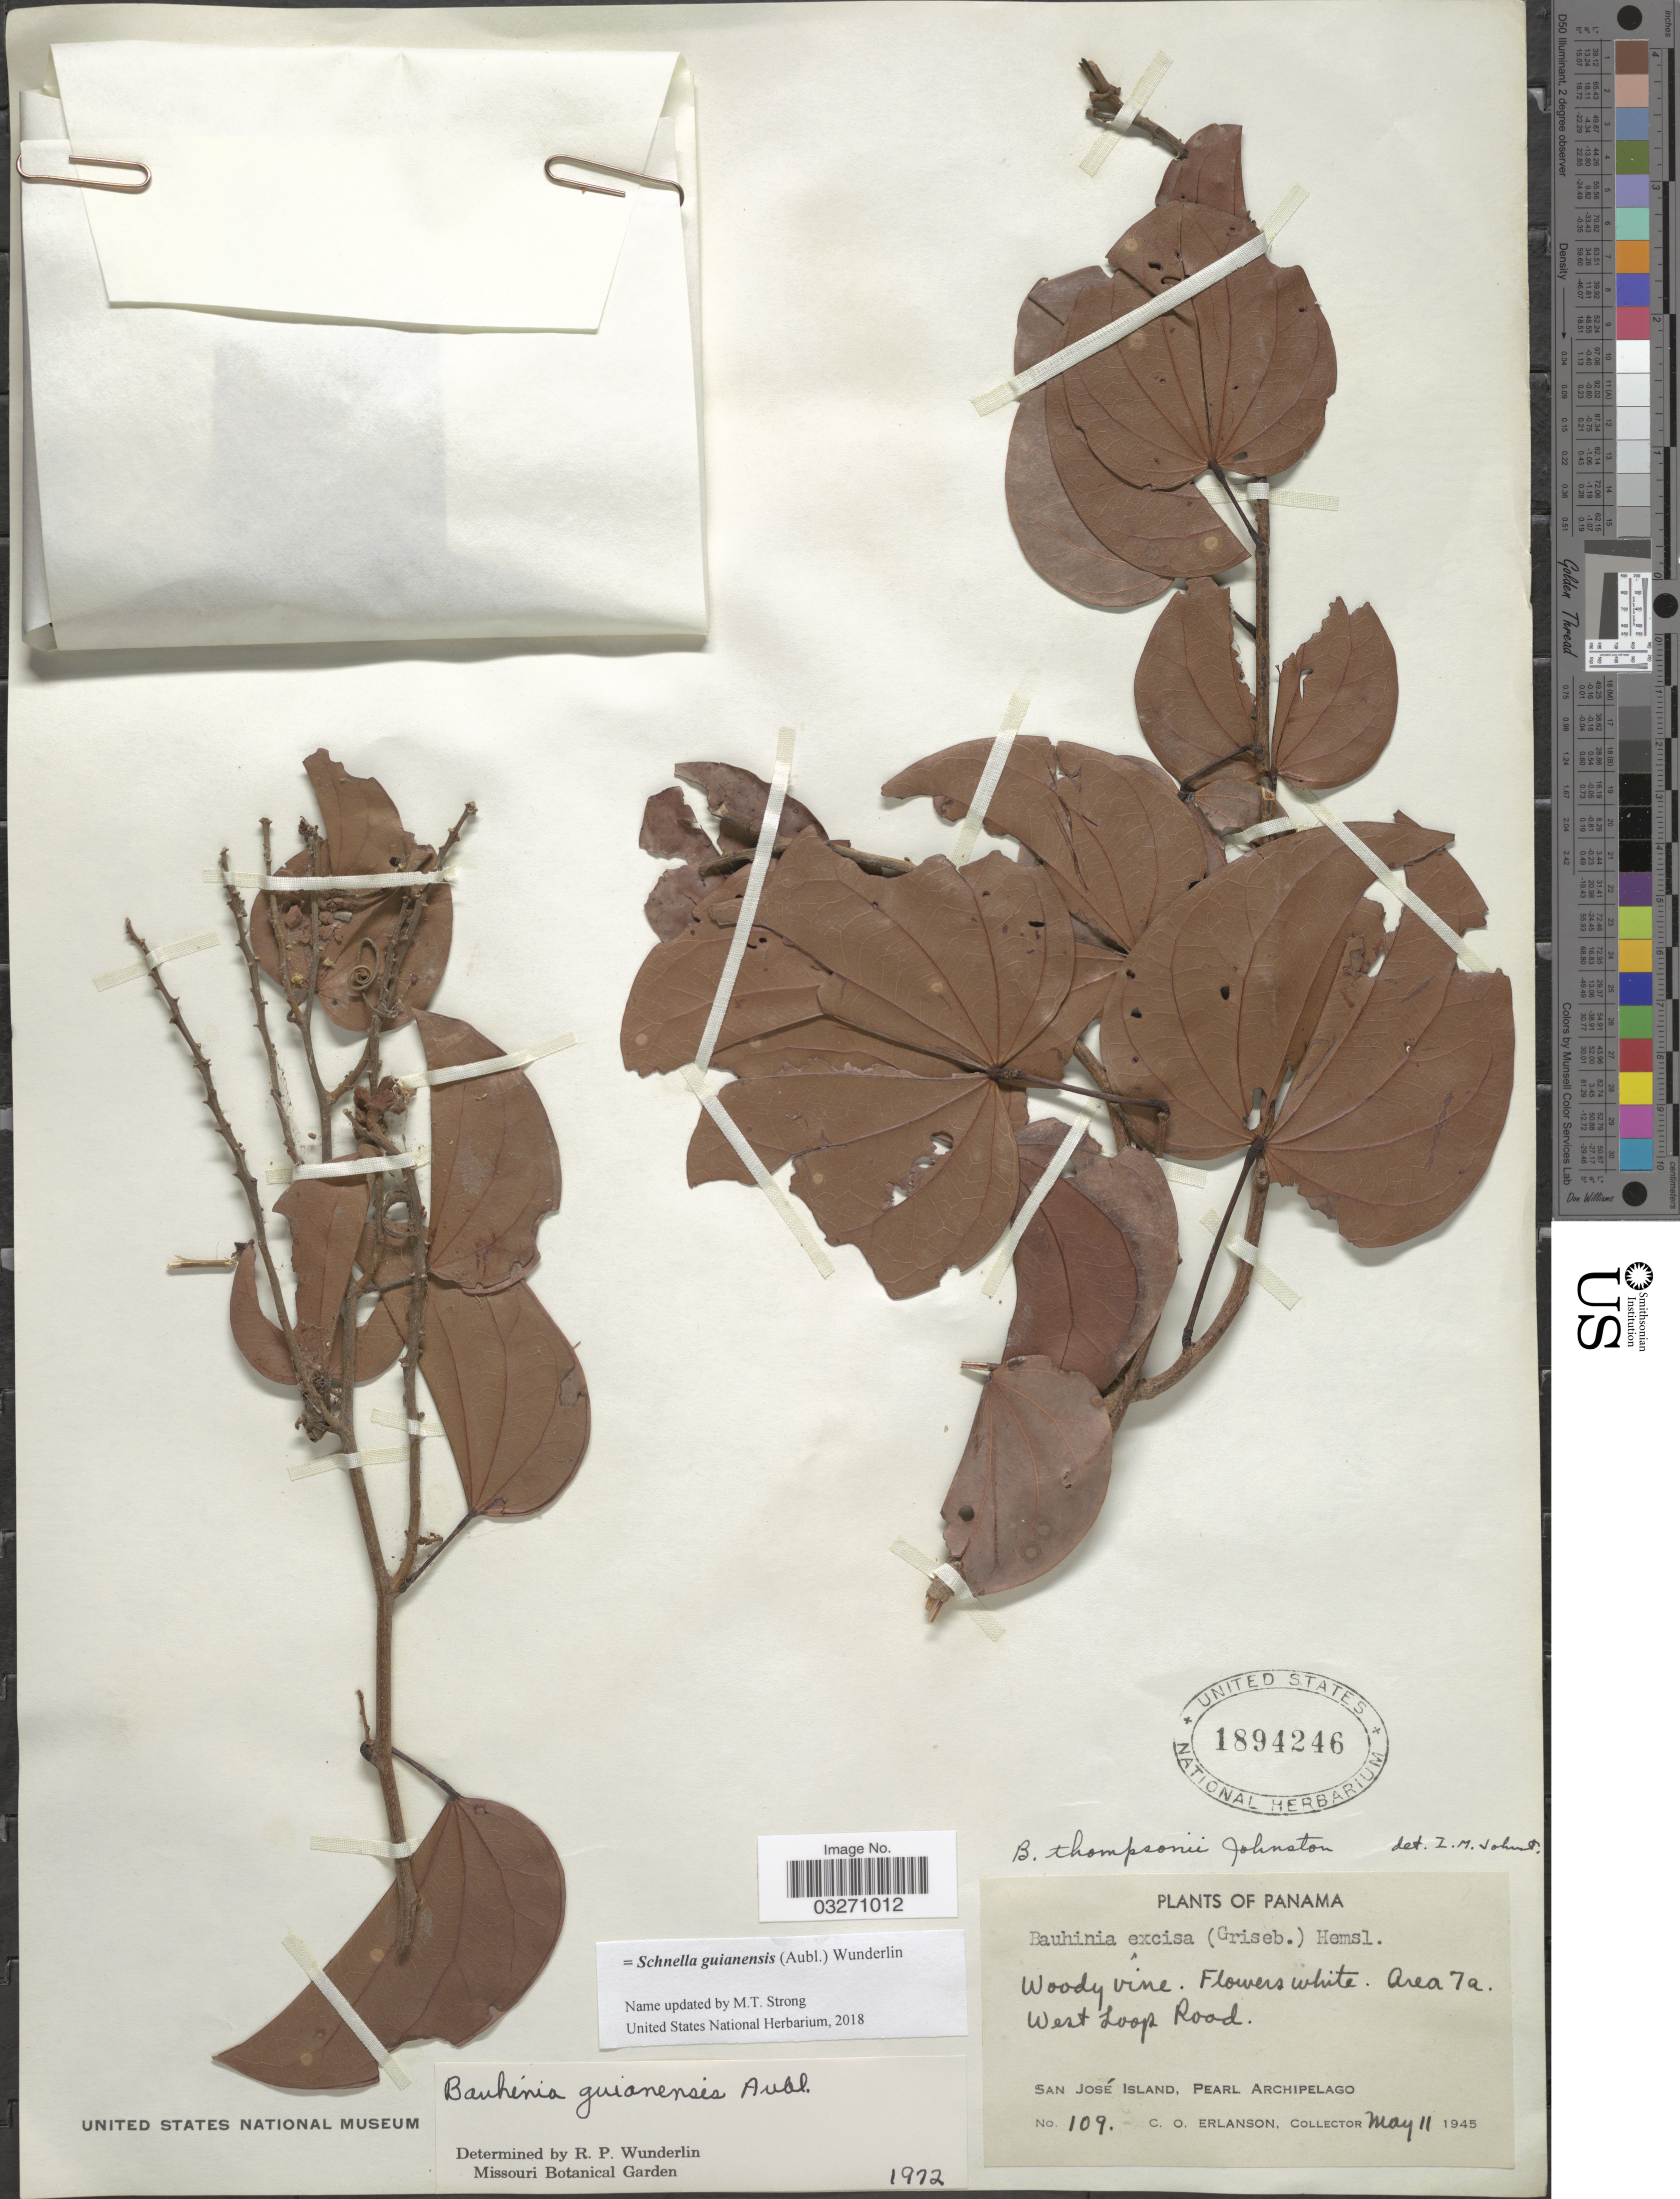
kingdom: Plantae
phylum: Tracheophyta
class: Magnoliopsida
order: Fabales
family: Fabaceae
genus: Schnella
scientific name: Schnella guianensis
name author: (Aubl.) Wunderlin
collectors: C. O. Erlanson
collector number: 109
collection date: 1945-05-11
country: Panama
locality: Area 7a. West Loop Road. San José Island, Pearl Archipelago.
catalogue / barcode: US 1894246